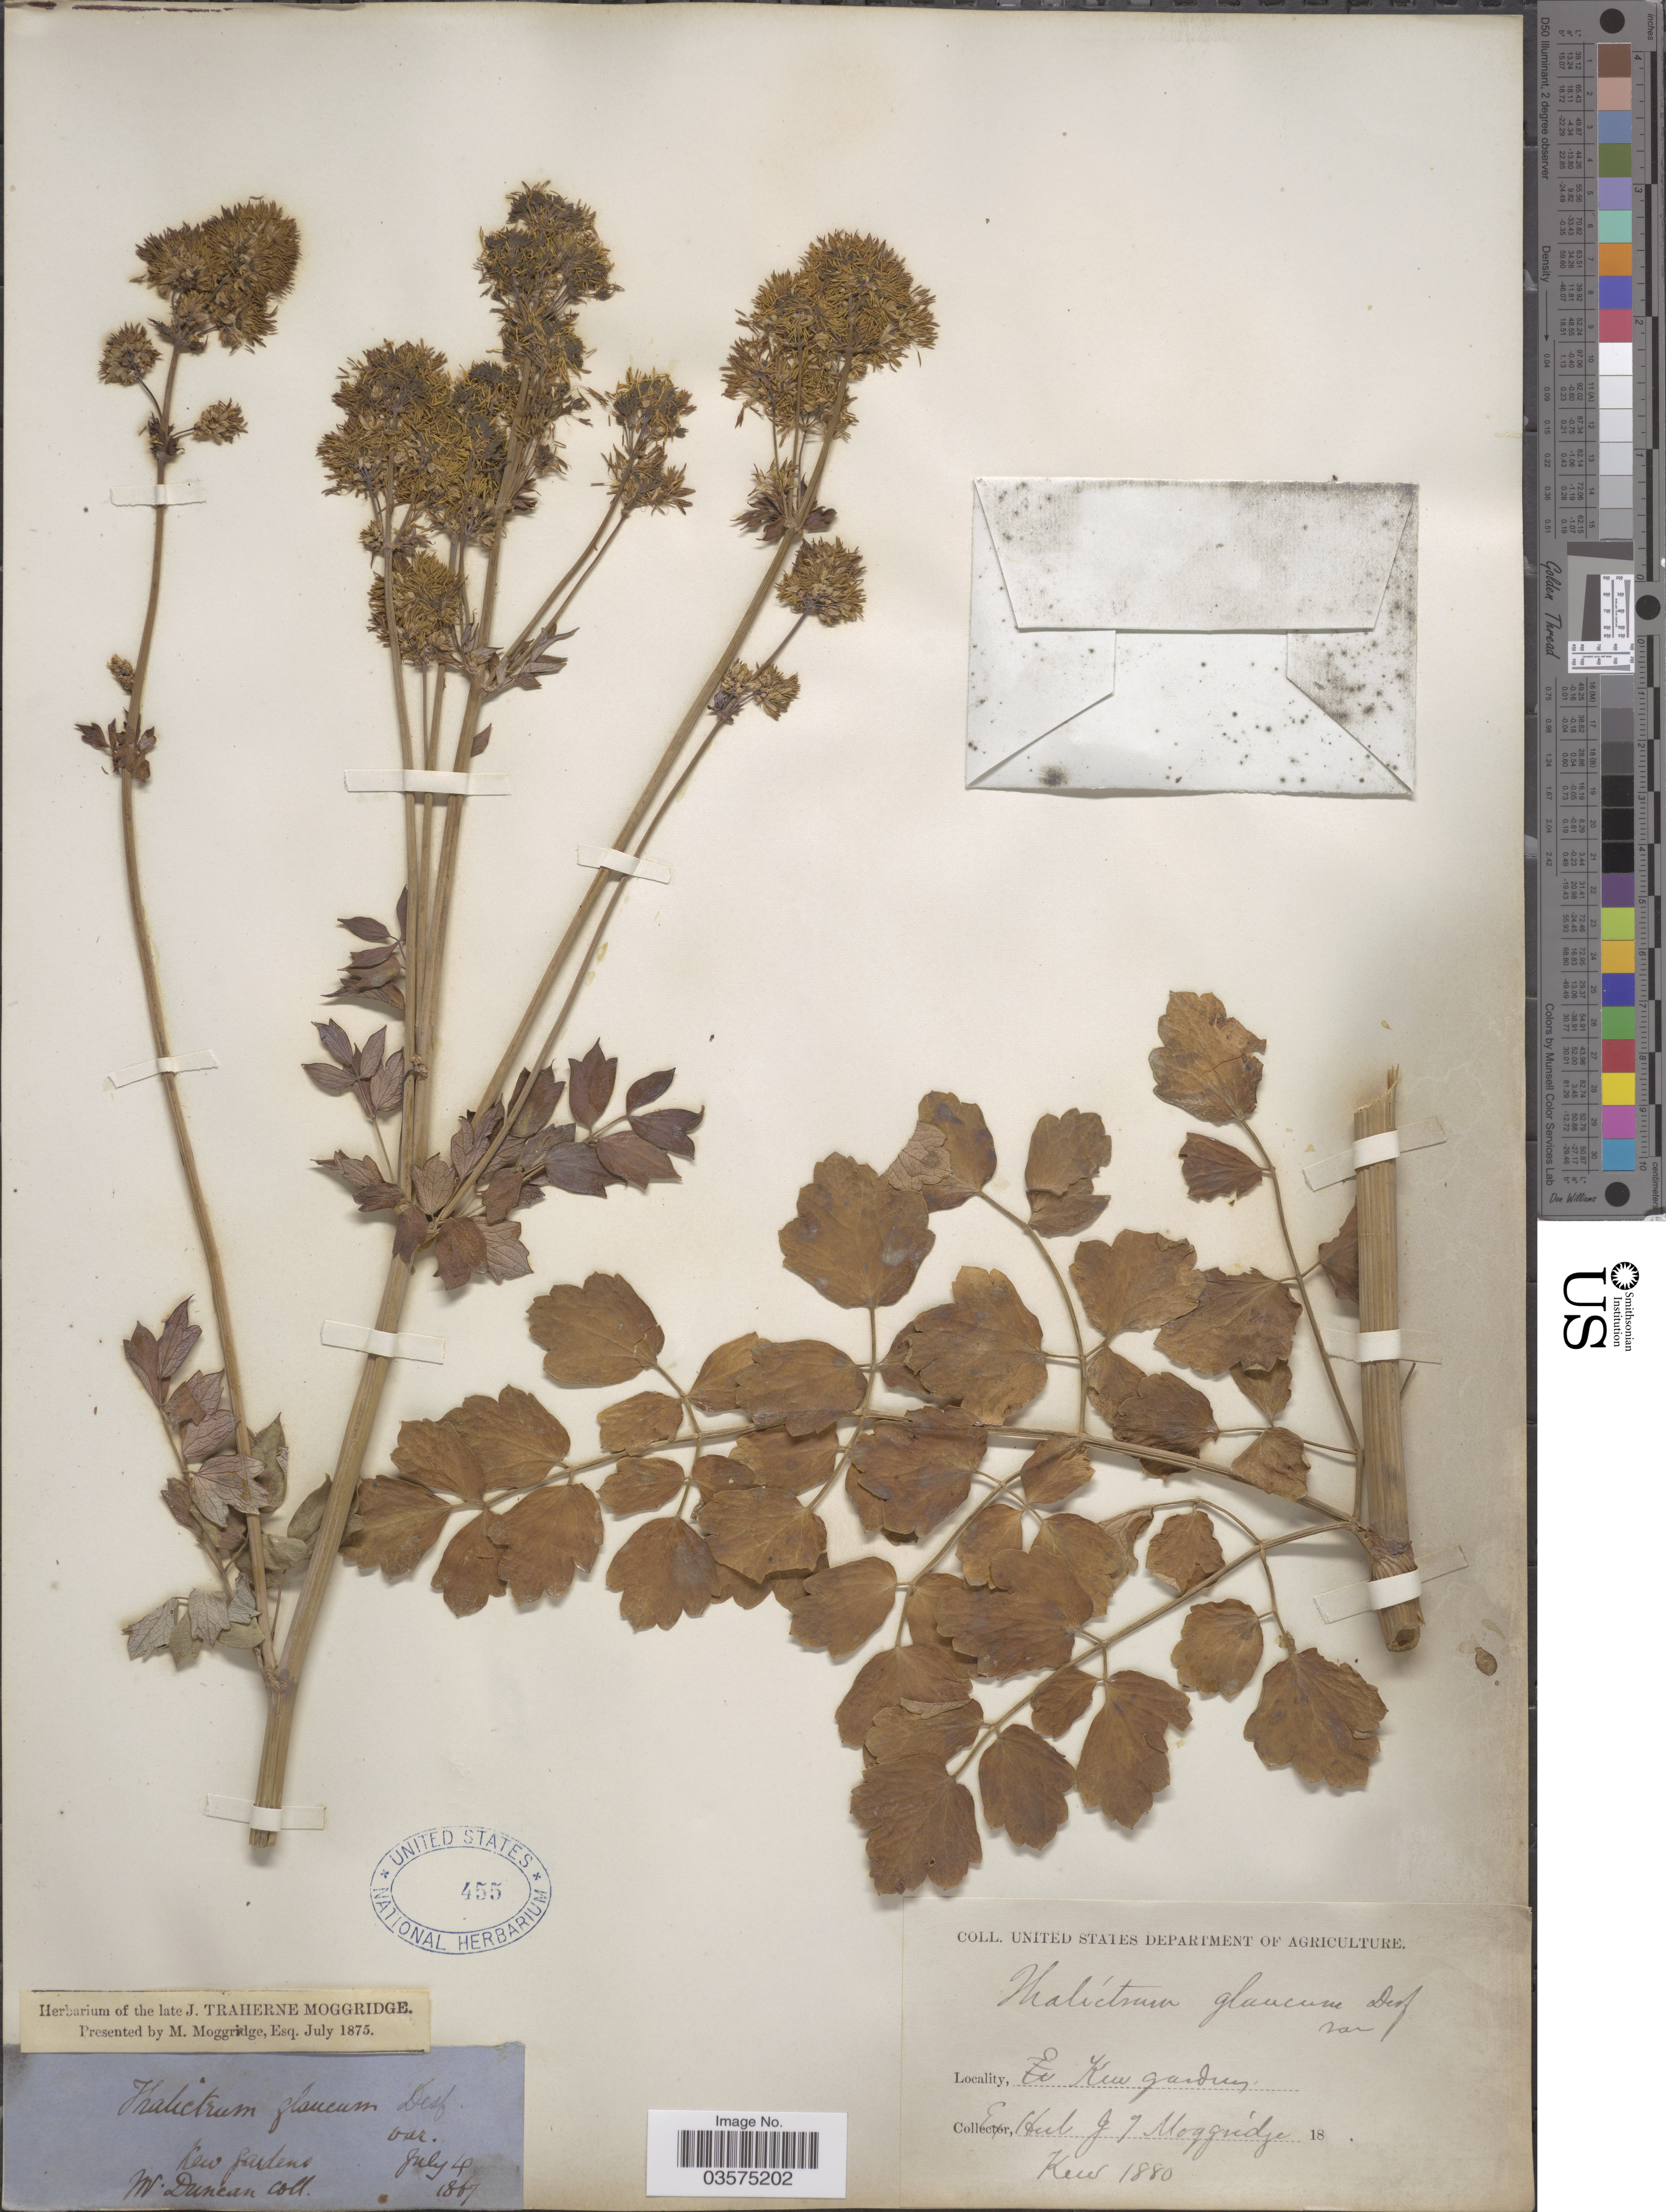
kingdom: Plantae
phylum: Tracheophyta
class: Magnoliopsida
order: Ranunculales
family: Ranunculaceae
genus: Thalictrum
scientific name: Thalictrum glaucum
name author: Desf.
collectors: W. Duncan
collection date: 1867-07-04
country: United Kingdom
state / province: England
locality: Kew Gardens.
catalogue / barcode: US 455